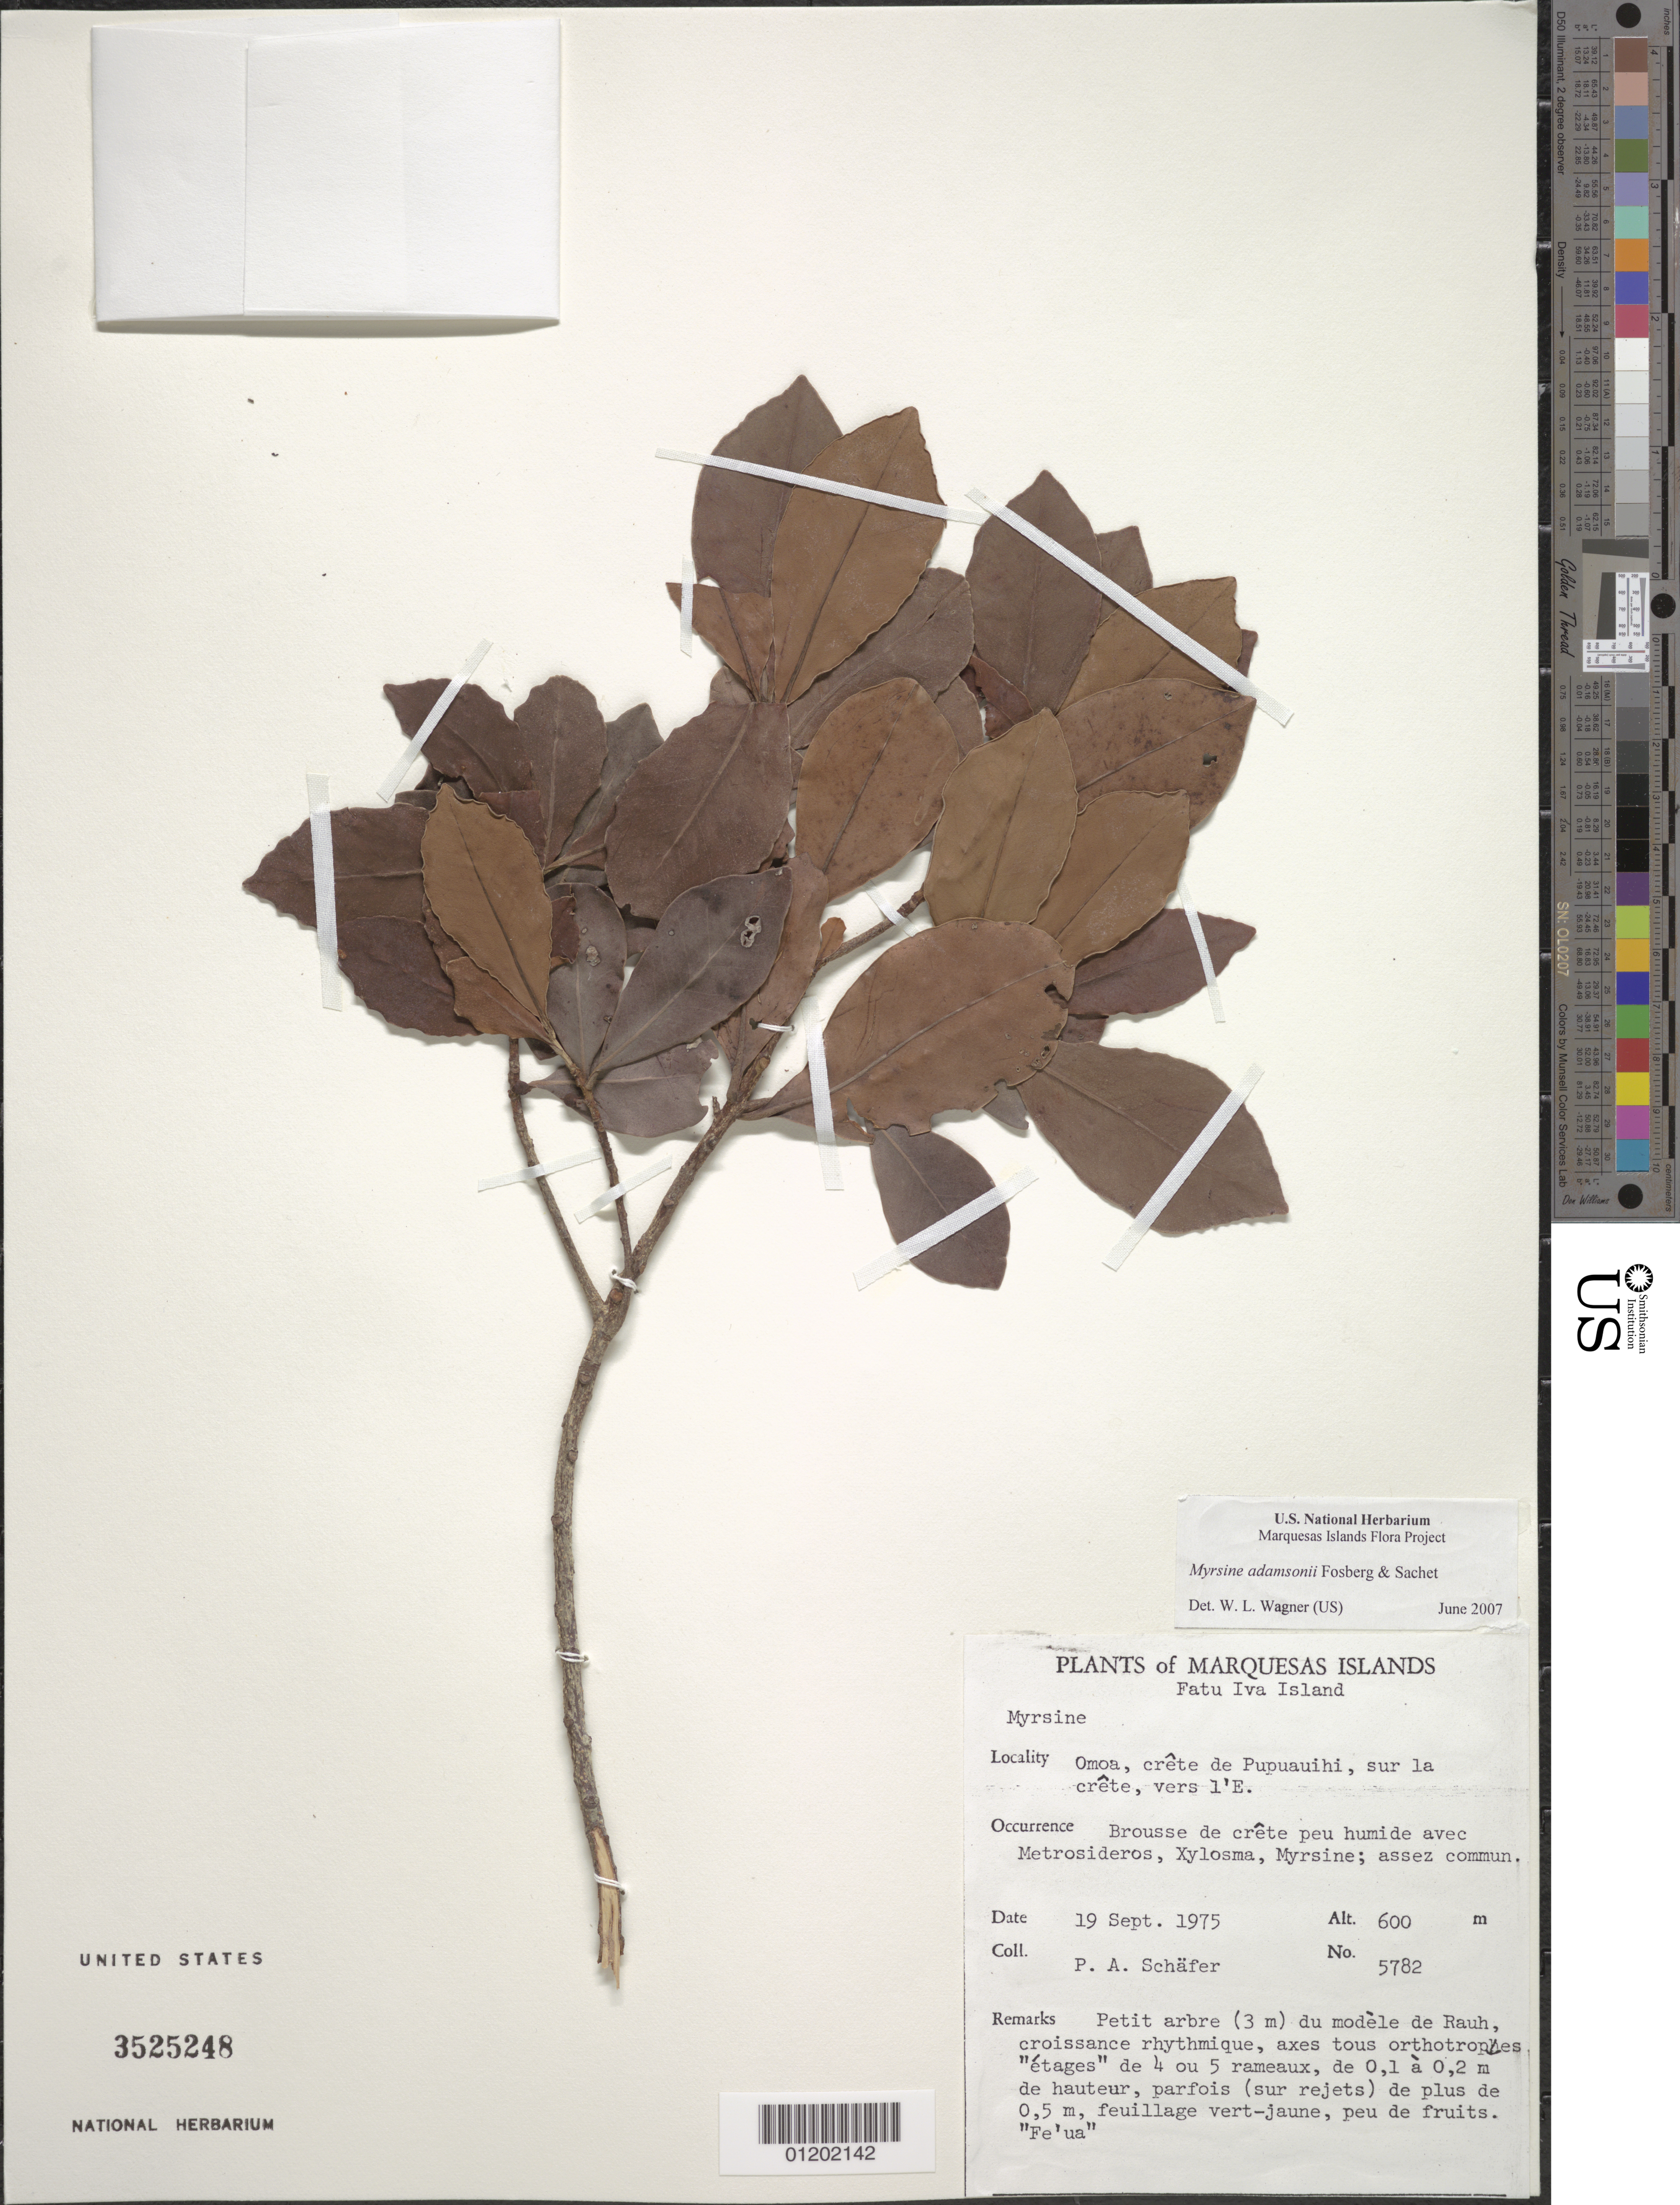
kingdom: Plantae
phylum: Tracheophyta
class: Magnoliopsida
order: Ericales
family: Primulaceae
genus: Myrsine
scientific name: Myrsine adamsonii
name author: Fosberg & Sachet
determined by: Wagner, W. L., (BOT), Smithsonian Institution - National Museum of Natural History (UNITED STATES)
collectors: P. A. Schäfer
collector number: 5782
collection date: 1975-09-19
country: French Polynesia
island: Fatu Hiva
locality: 'Omo'a, crête de Pupuauihi, sur la crête, vers l'E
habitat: Brousse de crête peu humide avec Metrosideros, Xylosma, Myrsine; assez commun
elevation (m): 600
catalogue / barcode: US 3525248